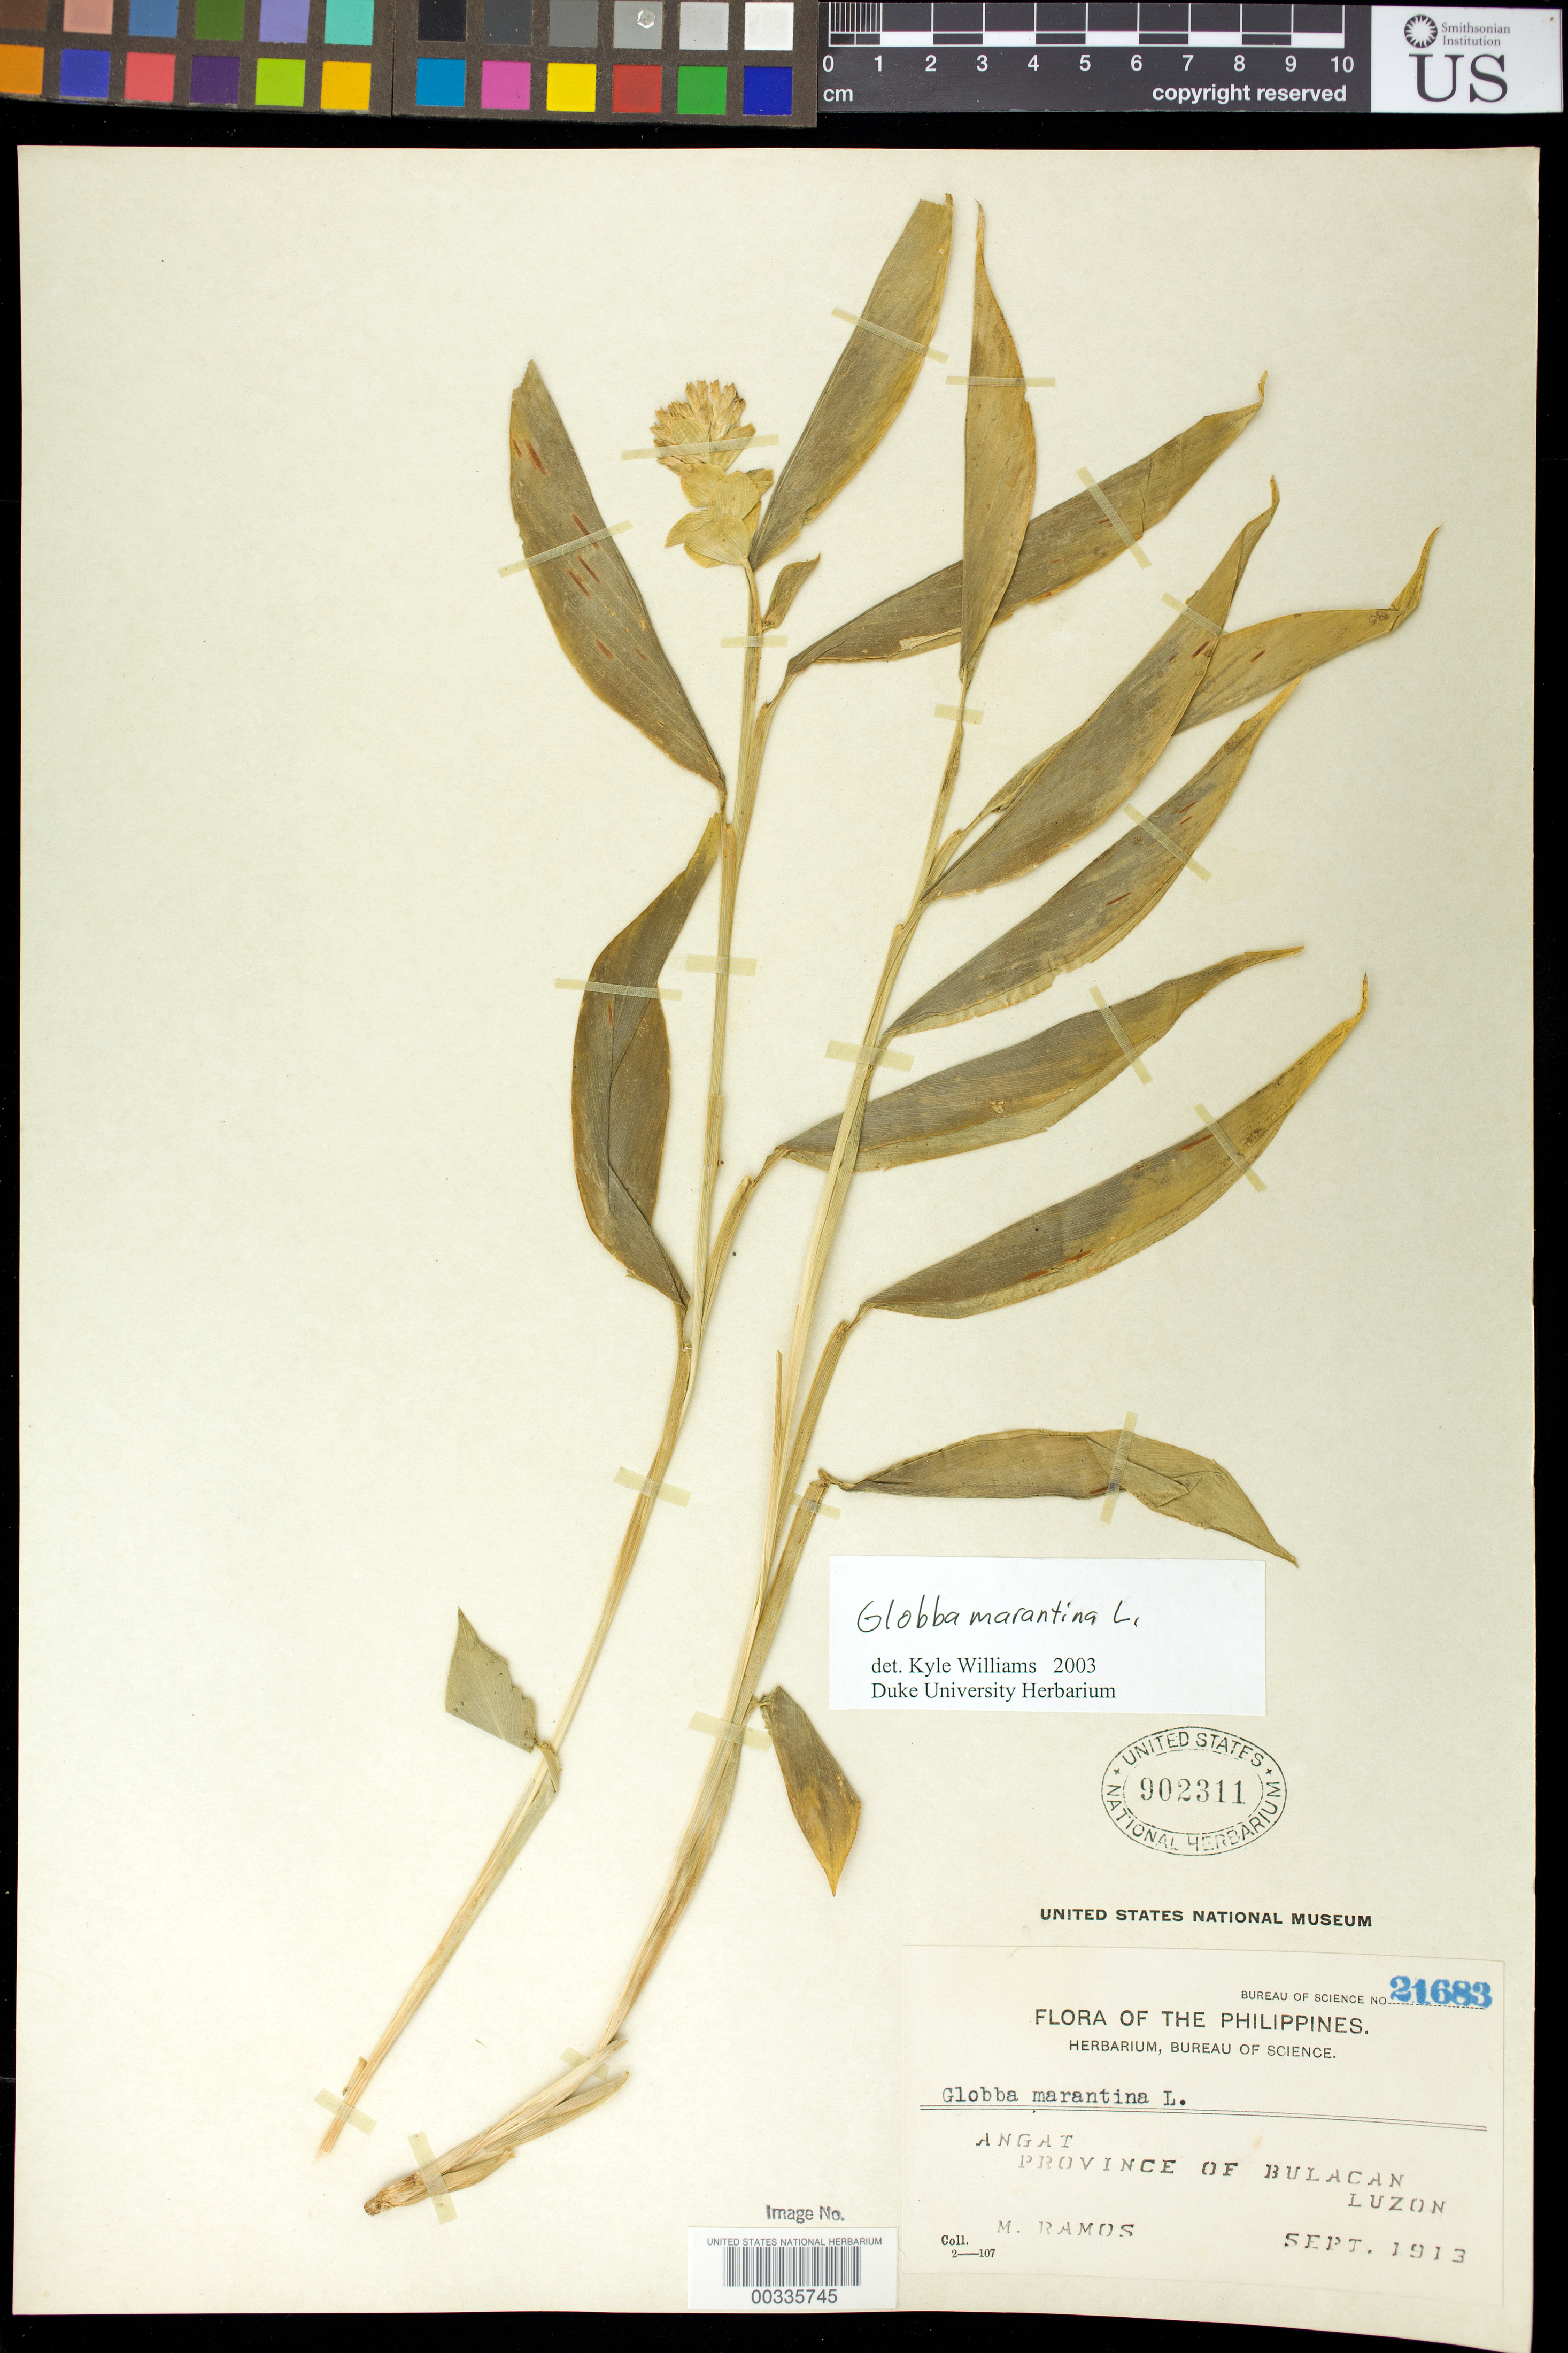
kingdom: Plantae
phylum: Tracheophyta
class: Liliopsida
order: Zingiberales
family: Zingiberaceae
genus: Globba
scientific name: Globba marantina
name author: L.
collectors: M. Ramos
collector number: Bur. Sci. 21683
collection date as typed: Sep 1913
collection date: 1913-09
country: Philippines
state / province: Central Luzon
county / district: Bulacan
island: Luzon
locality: Angat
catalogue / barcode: US 902311